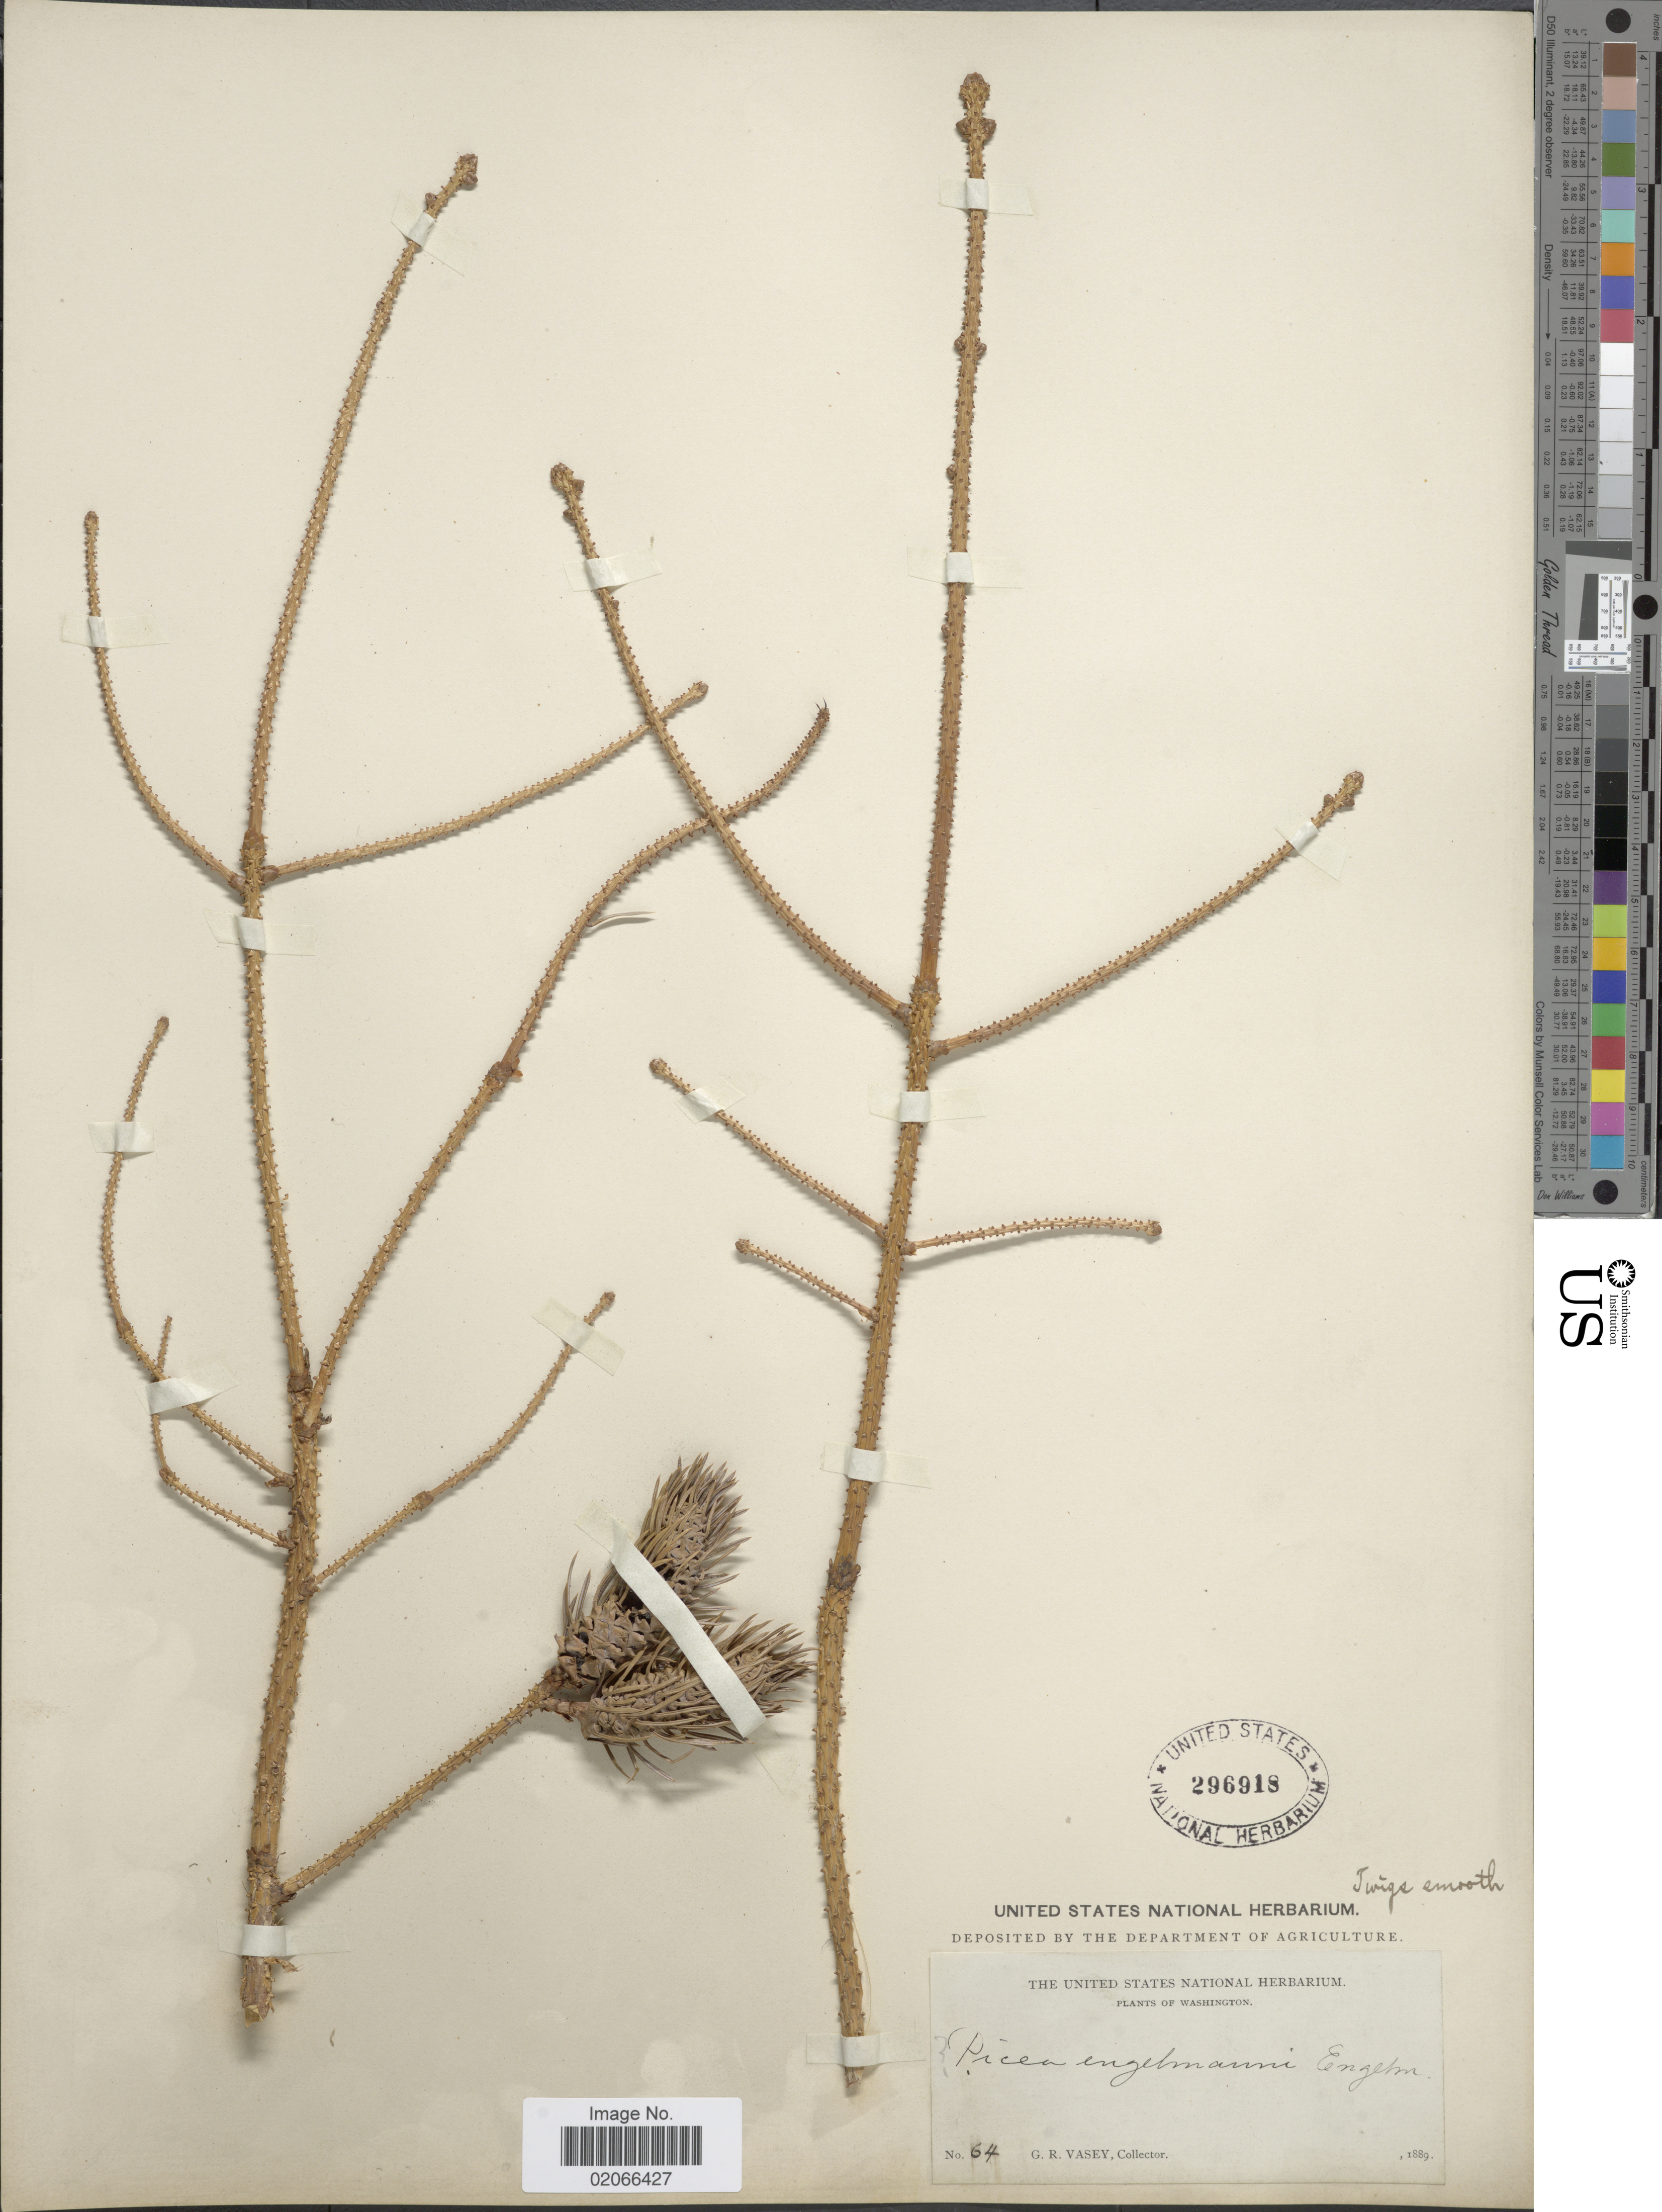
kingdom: Plantae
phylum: Tracheophyta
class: Pinopsida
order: Pinales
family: Pinaceae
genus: Picea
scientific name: Picea engelmannii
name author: Parry ex Engelm.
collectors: G. R. Vasey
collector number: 64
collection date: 1889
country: United States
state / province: Washington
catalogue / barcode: US 296918